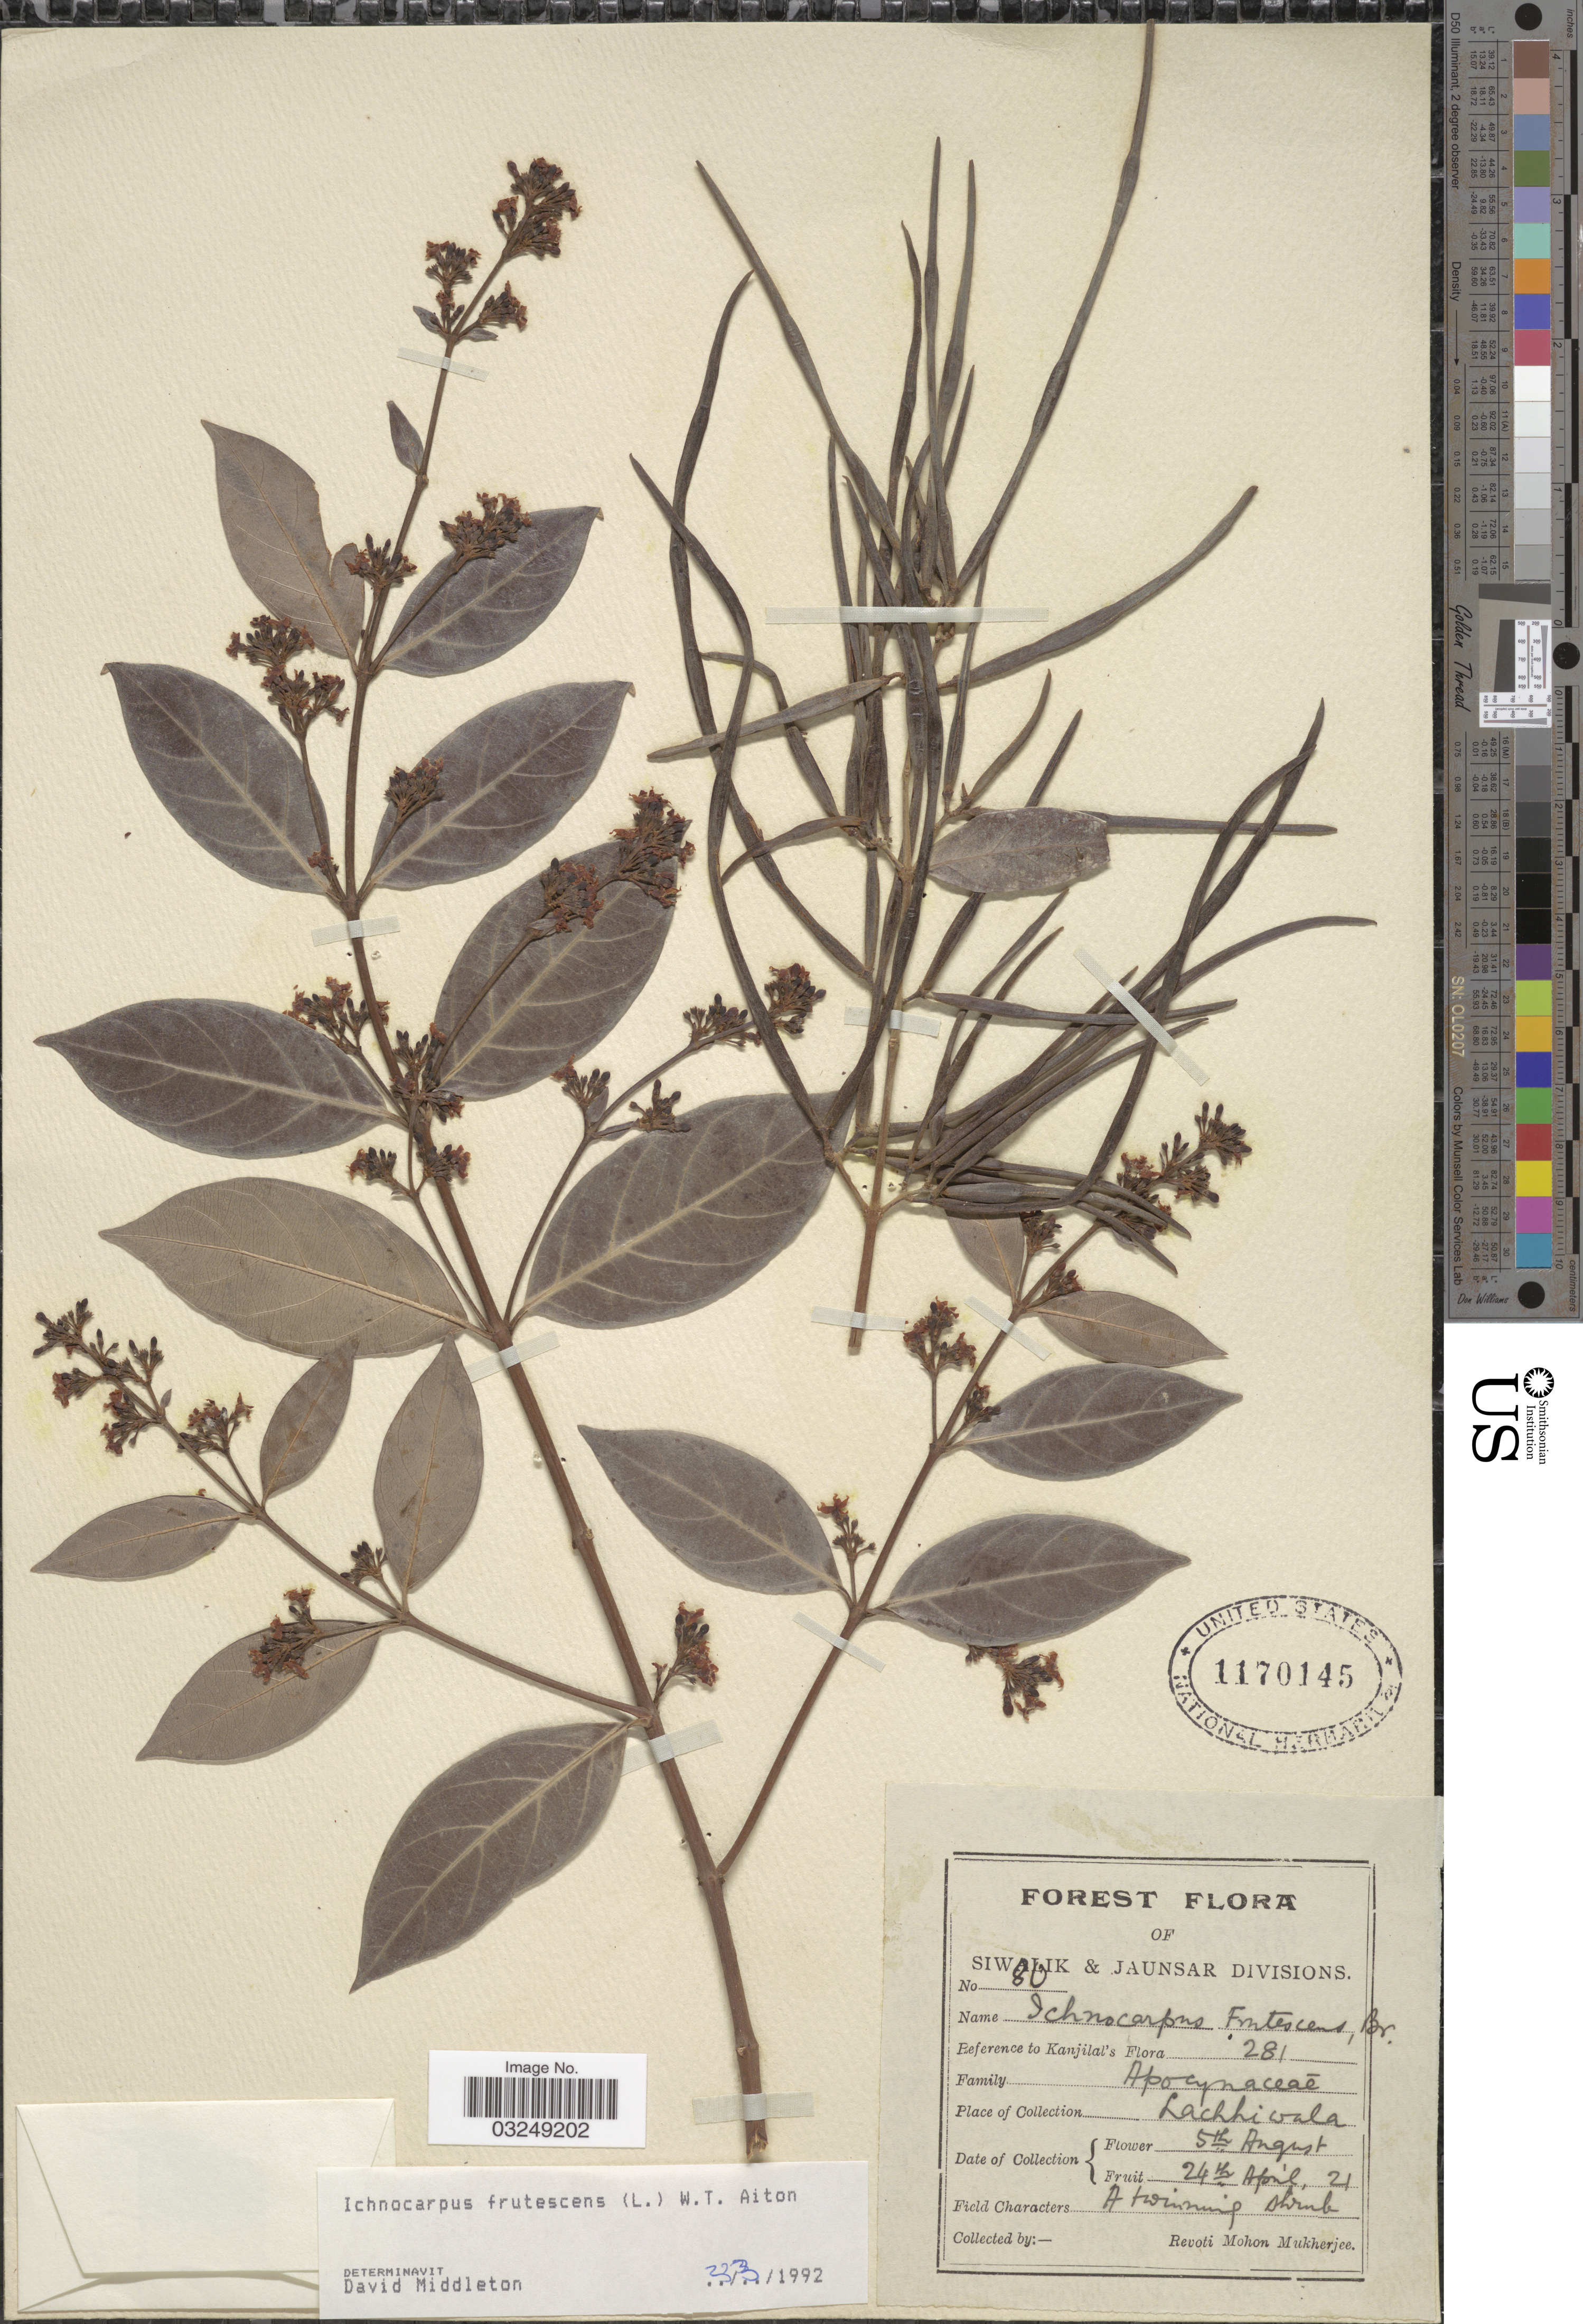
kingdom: Plantae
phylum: Tracheophyta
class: Magnoliopsida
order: Gentianales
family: Apocynaceae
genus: Ichnocarpus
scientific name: Ichnocarpus frutescens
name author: (L.) W.T. Aiton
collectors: R. Mukherjee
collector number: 80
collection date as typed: Transcribed d/m/y: 24/4/21 to 5/8/21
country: India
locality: Lachhiwala. Siwalik & Jaunsar Divisions.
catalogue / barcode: US 1170145